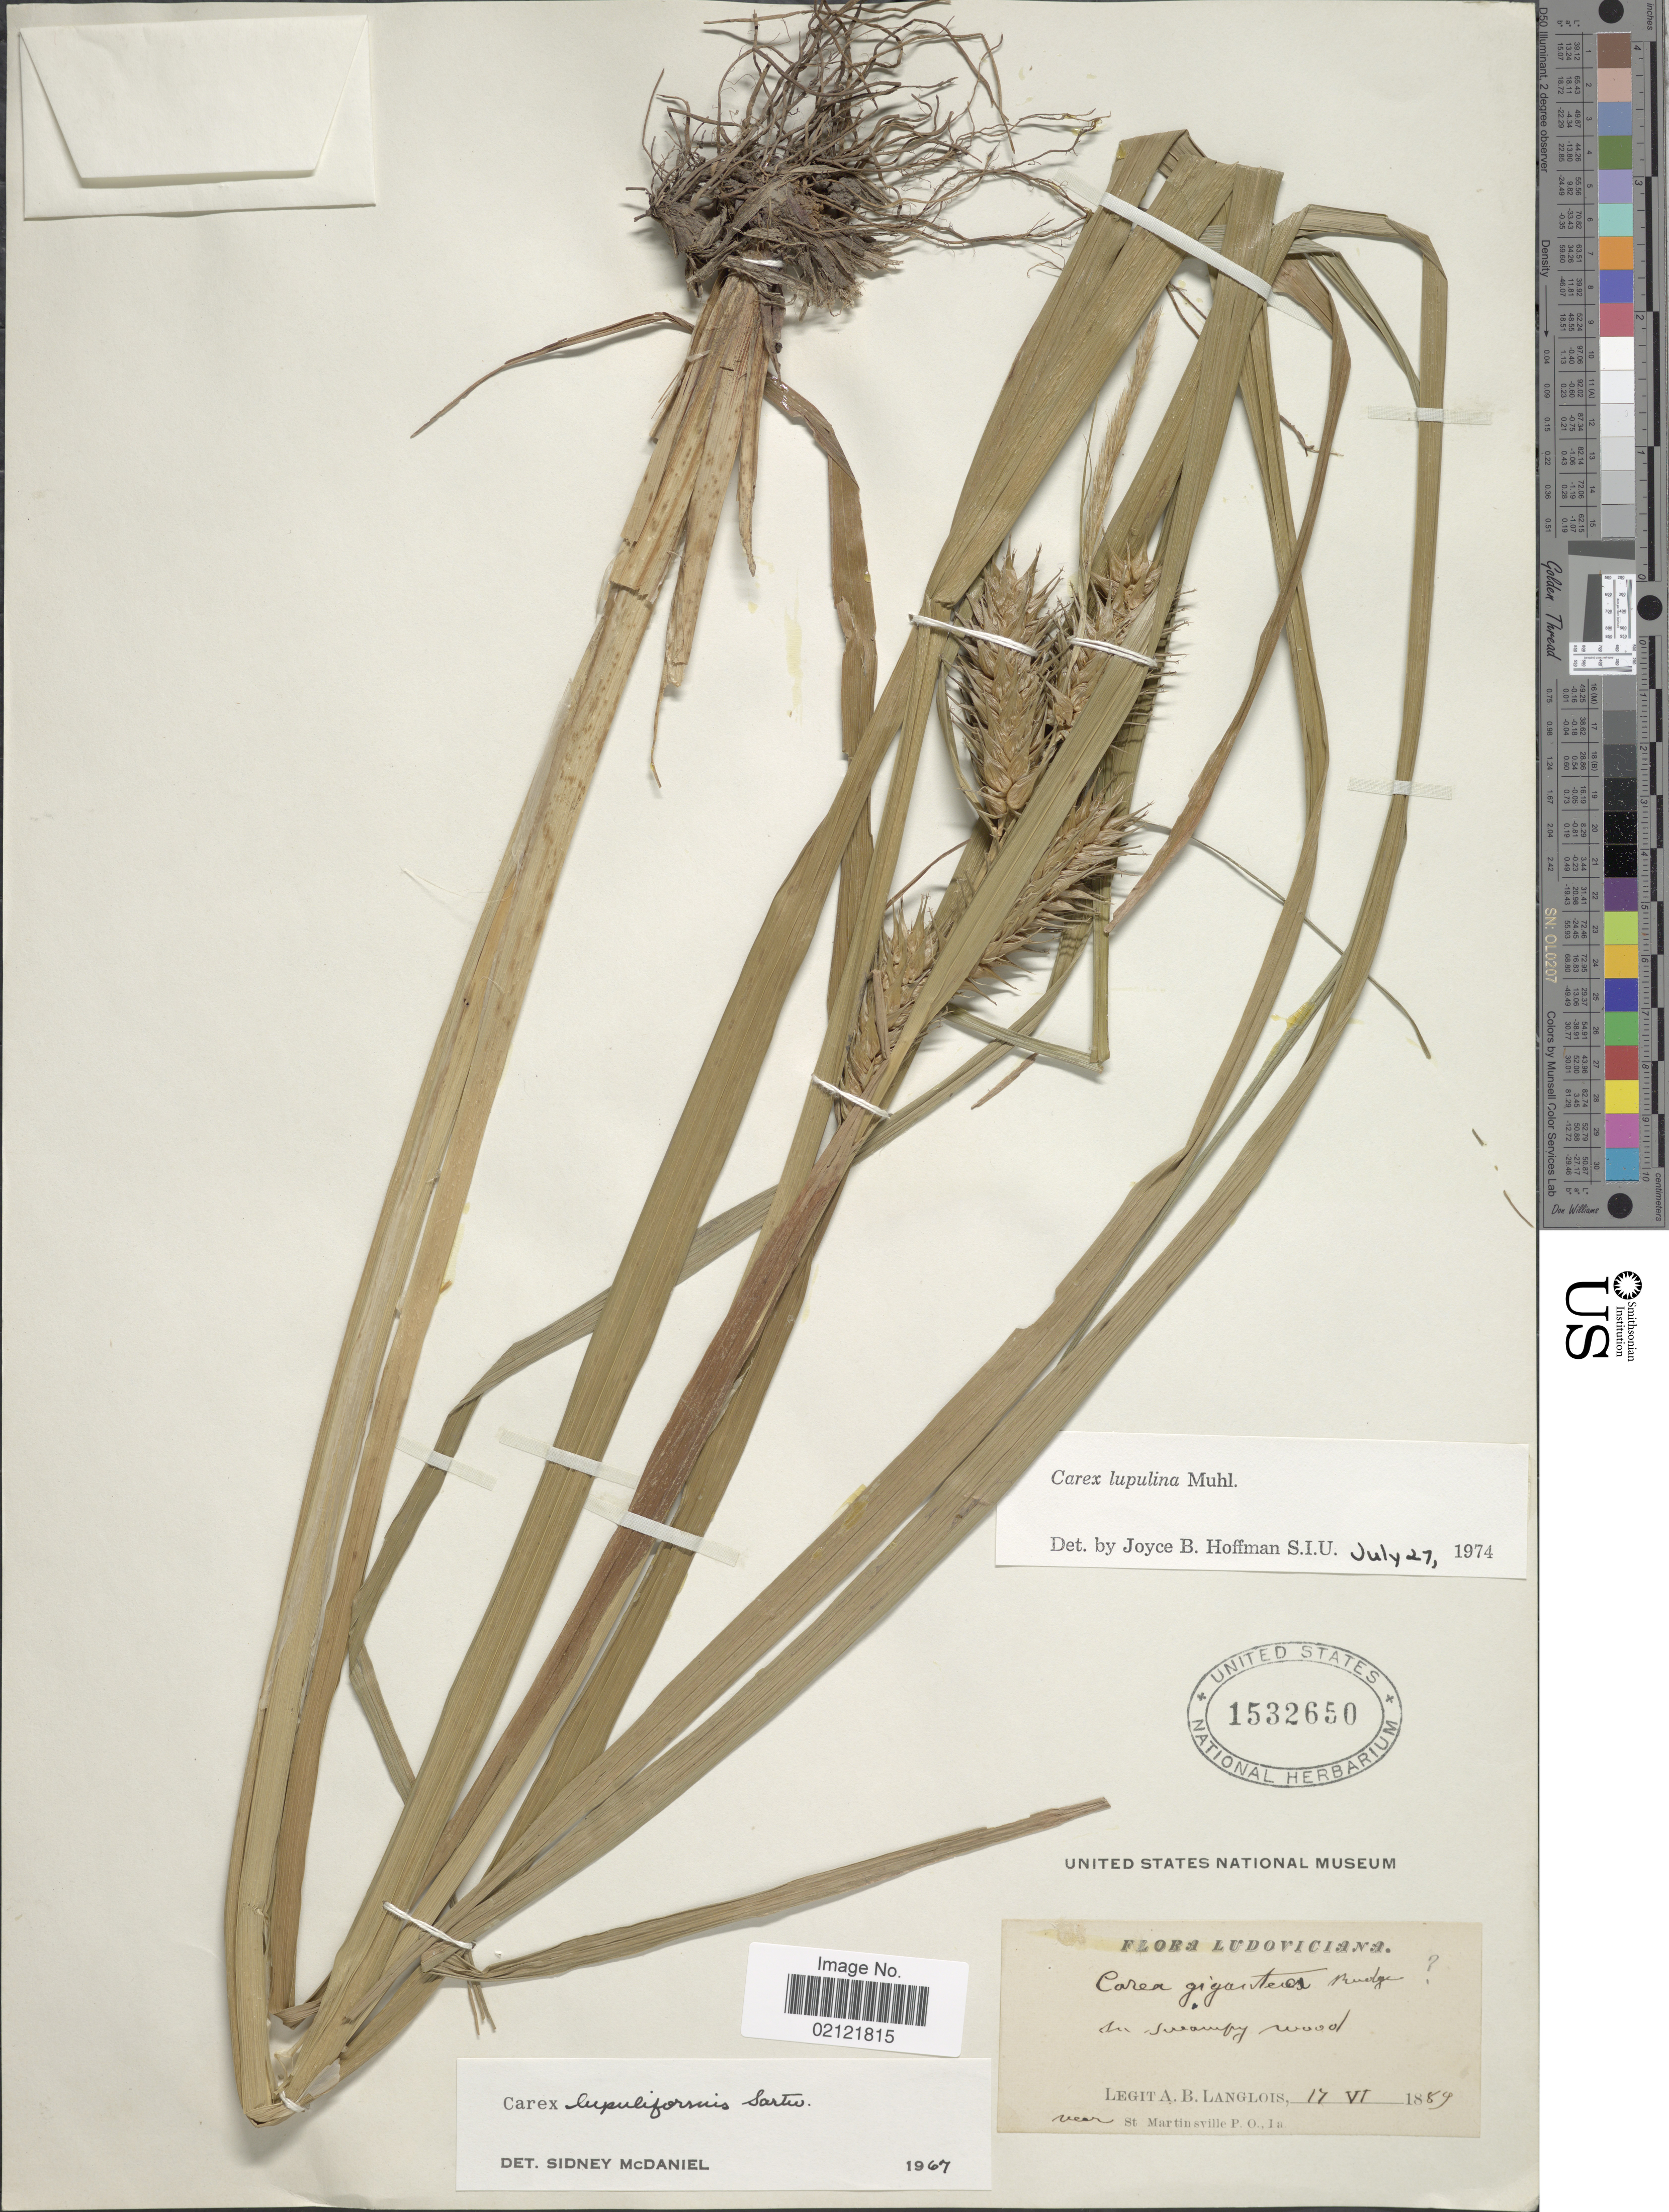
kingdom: Plantae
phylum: Tracheophyta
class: Liliopsida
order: Poales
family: Cyperaceae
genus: Carex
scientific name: Carex lupulina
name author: Muhl. ex Willd.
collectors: A. Langlois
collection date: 1889-06-17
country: United States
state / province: Louisiana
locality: In swampy wood nar St. Martinsville P.O.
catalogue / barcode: US 1532650